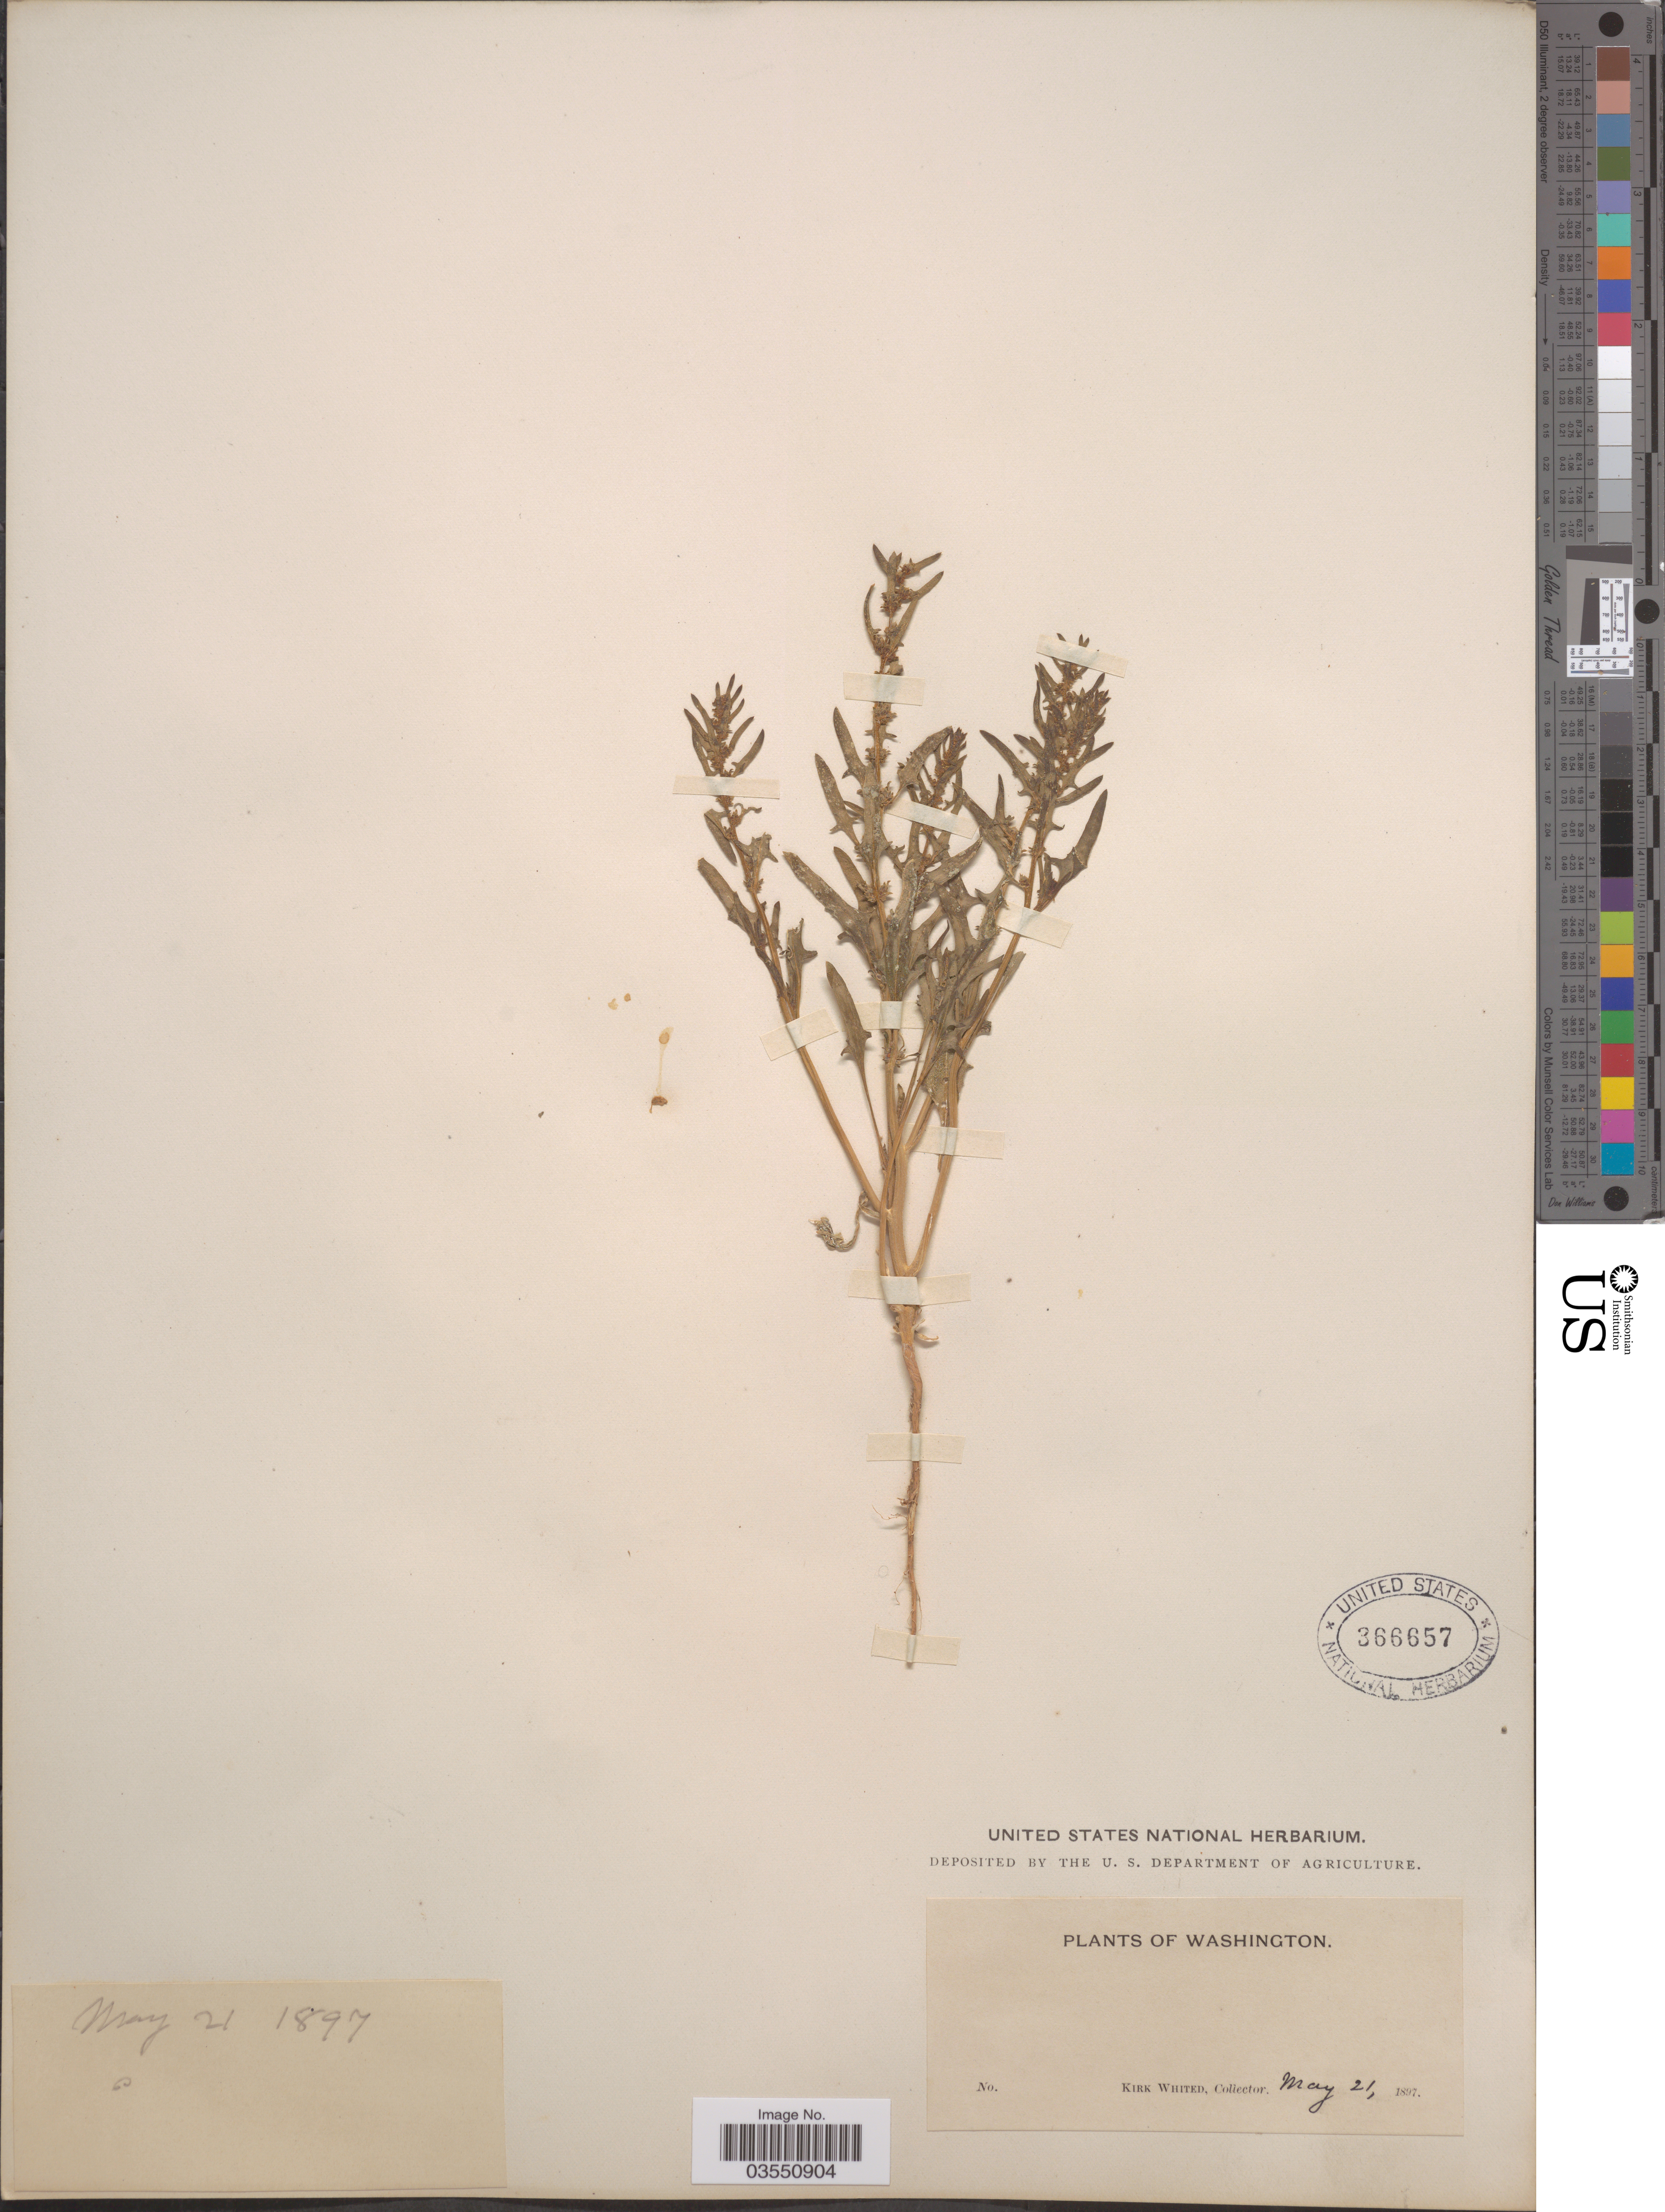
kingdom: Plantae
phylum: Tracheophyta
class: Magnoliopsida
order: Caryophyllales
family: Amaranthaceae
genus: Blitum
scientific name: Blitum nuttallianum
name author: Schult.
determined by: Strong, Mark T., (BOT), Smithsonian Institution - National Museum of Natural History (UNITED STATES)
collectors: K. Whited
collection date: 1897-05-21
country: United States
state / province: Washington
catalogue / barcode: US 366657